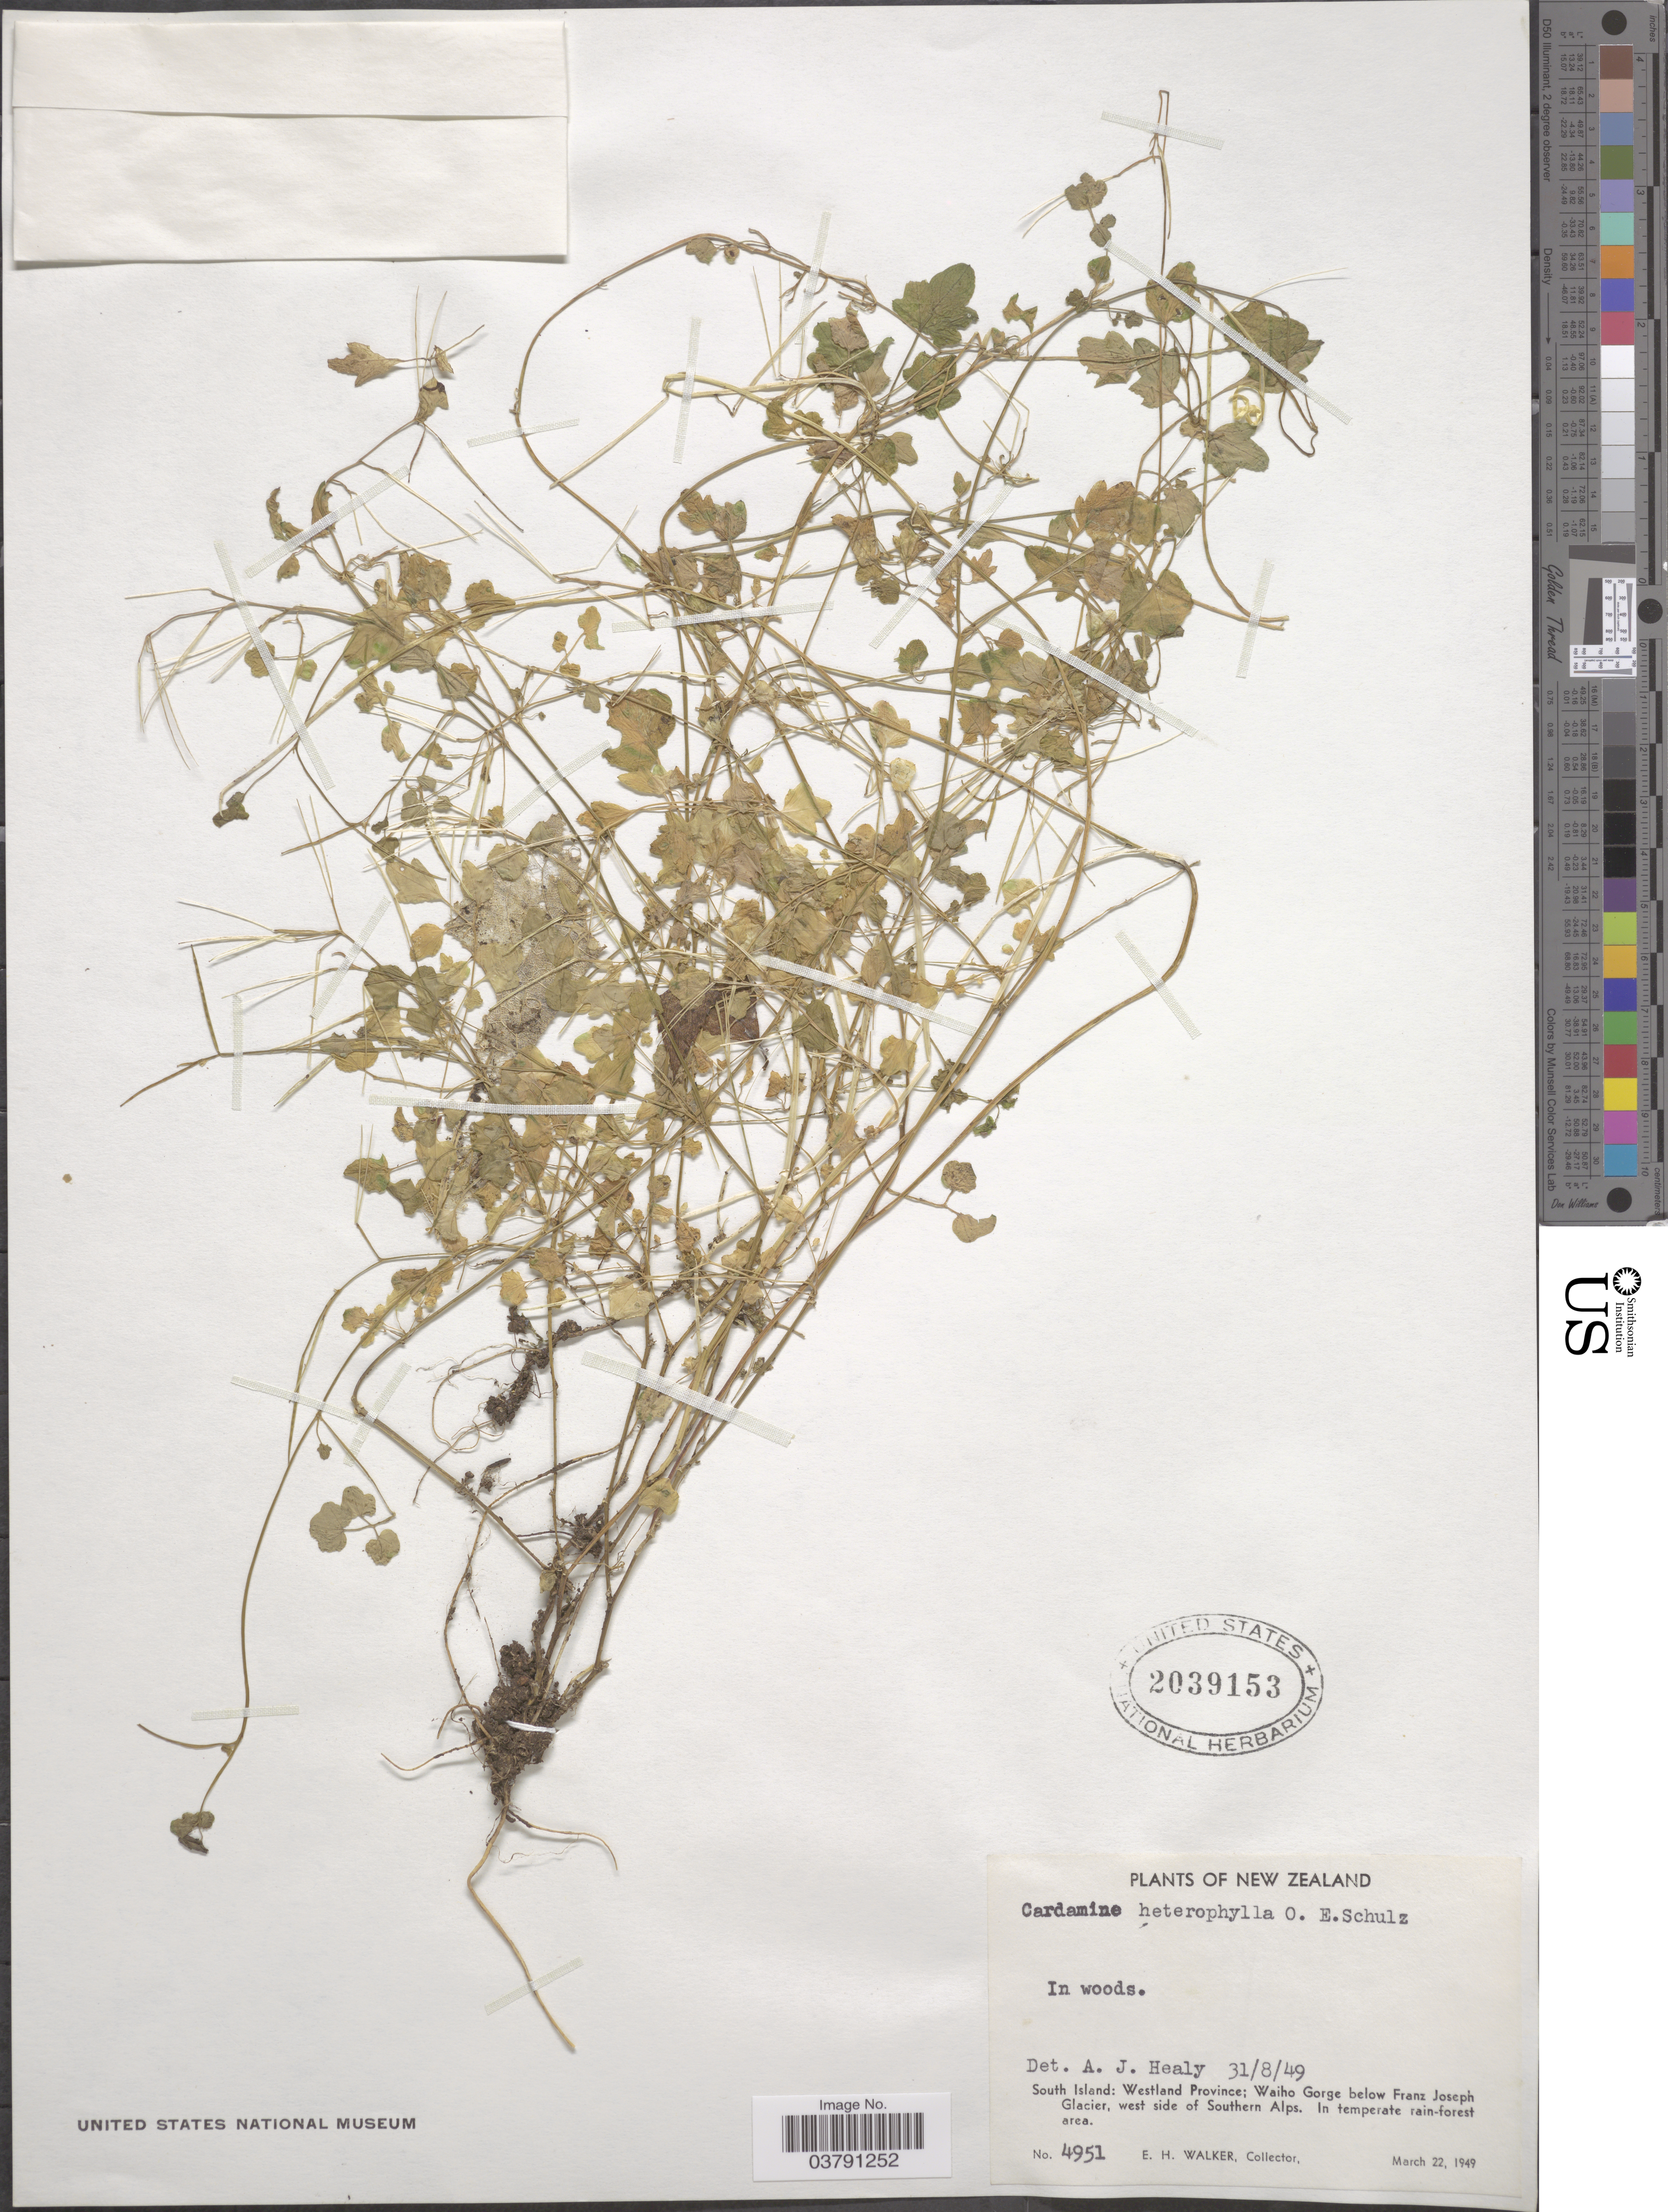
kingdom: Plantae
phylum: Tracheophyta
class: Magnoliopsida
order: Brassicales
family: Brassicaceae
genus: Cardamine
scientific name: Cardamine heterophylla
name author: Host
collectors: E. H. Walker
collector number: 4951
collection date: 1949-03-22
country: New Zealand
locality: New Zeeland. South Island: Westland Province; Waiho Gorge below Franz Joseph Glacier, west side of Southern Alps. In temperature rain-forest area.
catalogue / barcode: US 2039153